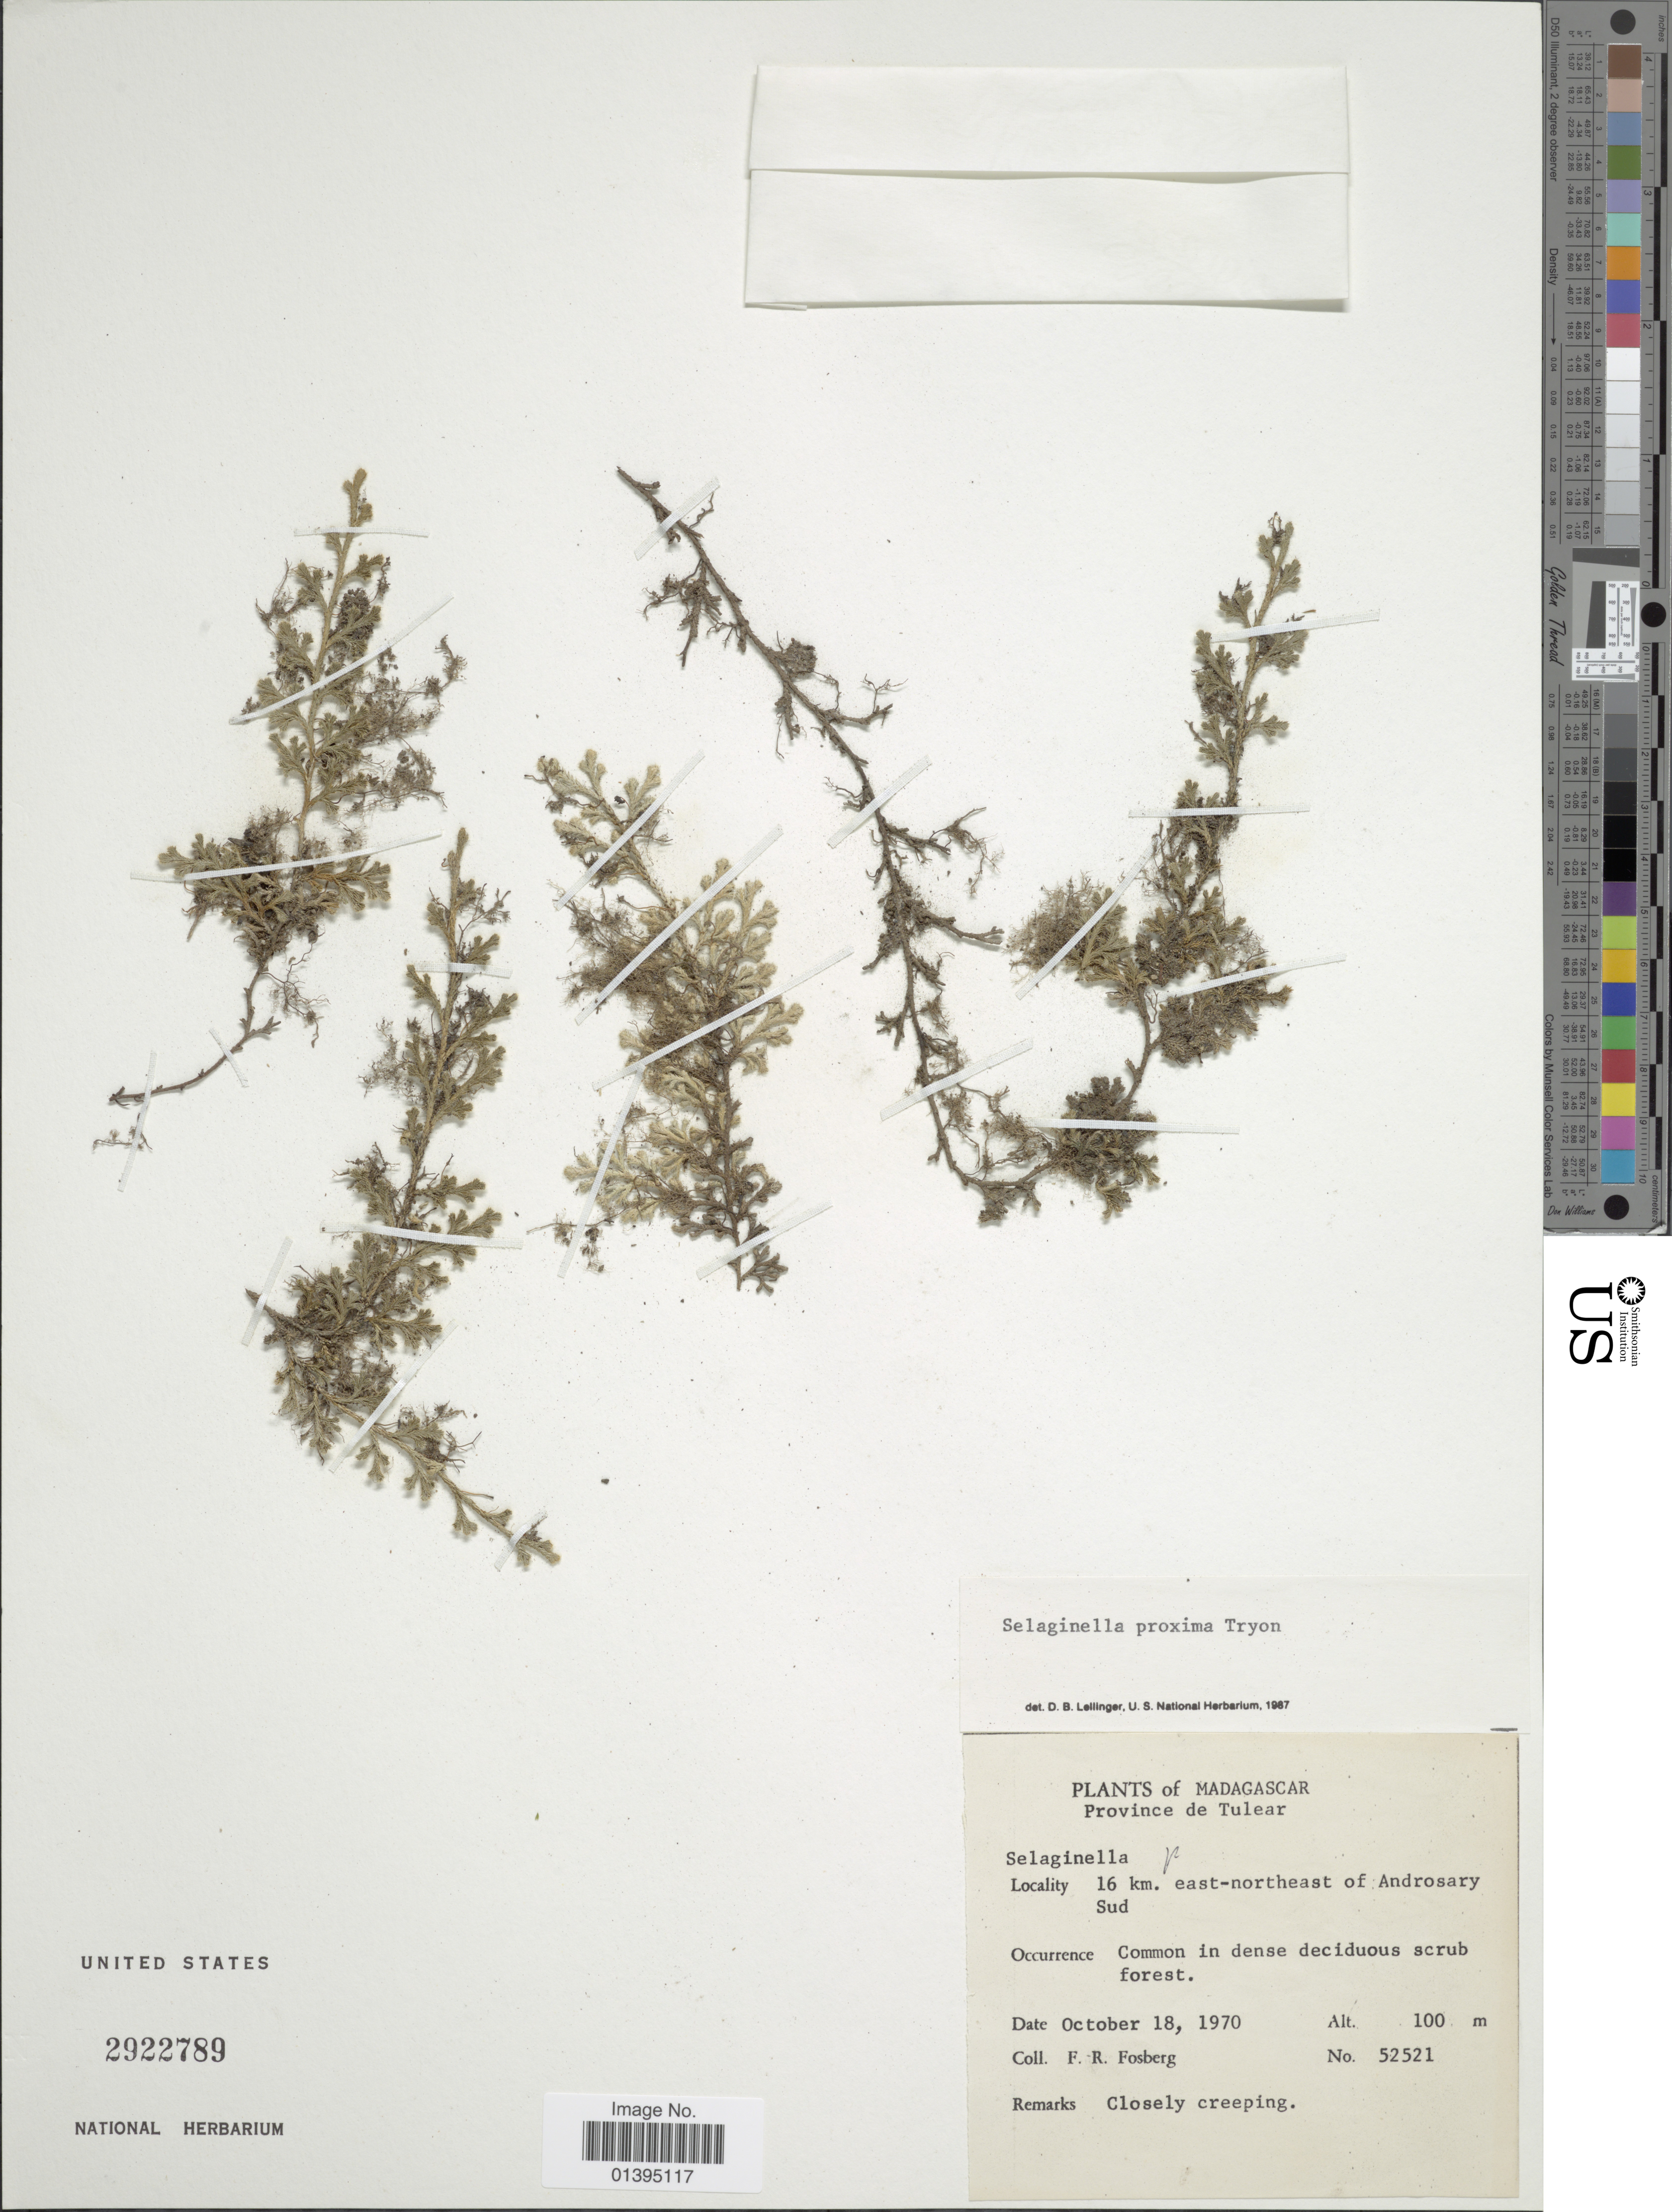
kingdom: Plantae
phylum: Tracheophyta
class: Lycopodiopsida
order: Selaginellales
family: Selaginellaceae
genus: Selaginella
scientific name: Selaginella proxima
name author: R.M. Tryon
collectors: F. R. Fosberg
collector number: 52521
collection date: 1970-10-18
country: Madagascar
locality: Province de Tulear, 16 km east-northeast of Androsary Sud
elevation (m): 100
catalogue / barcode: US 2922789